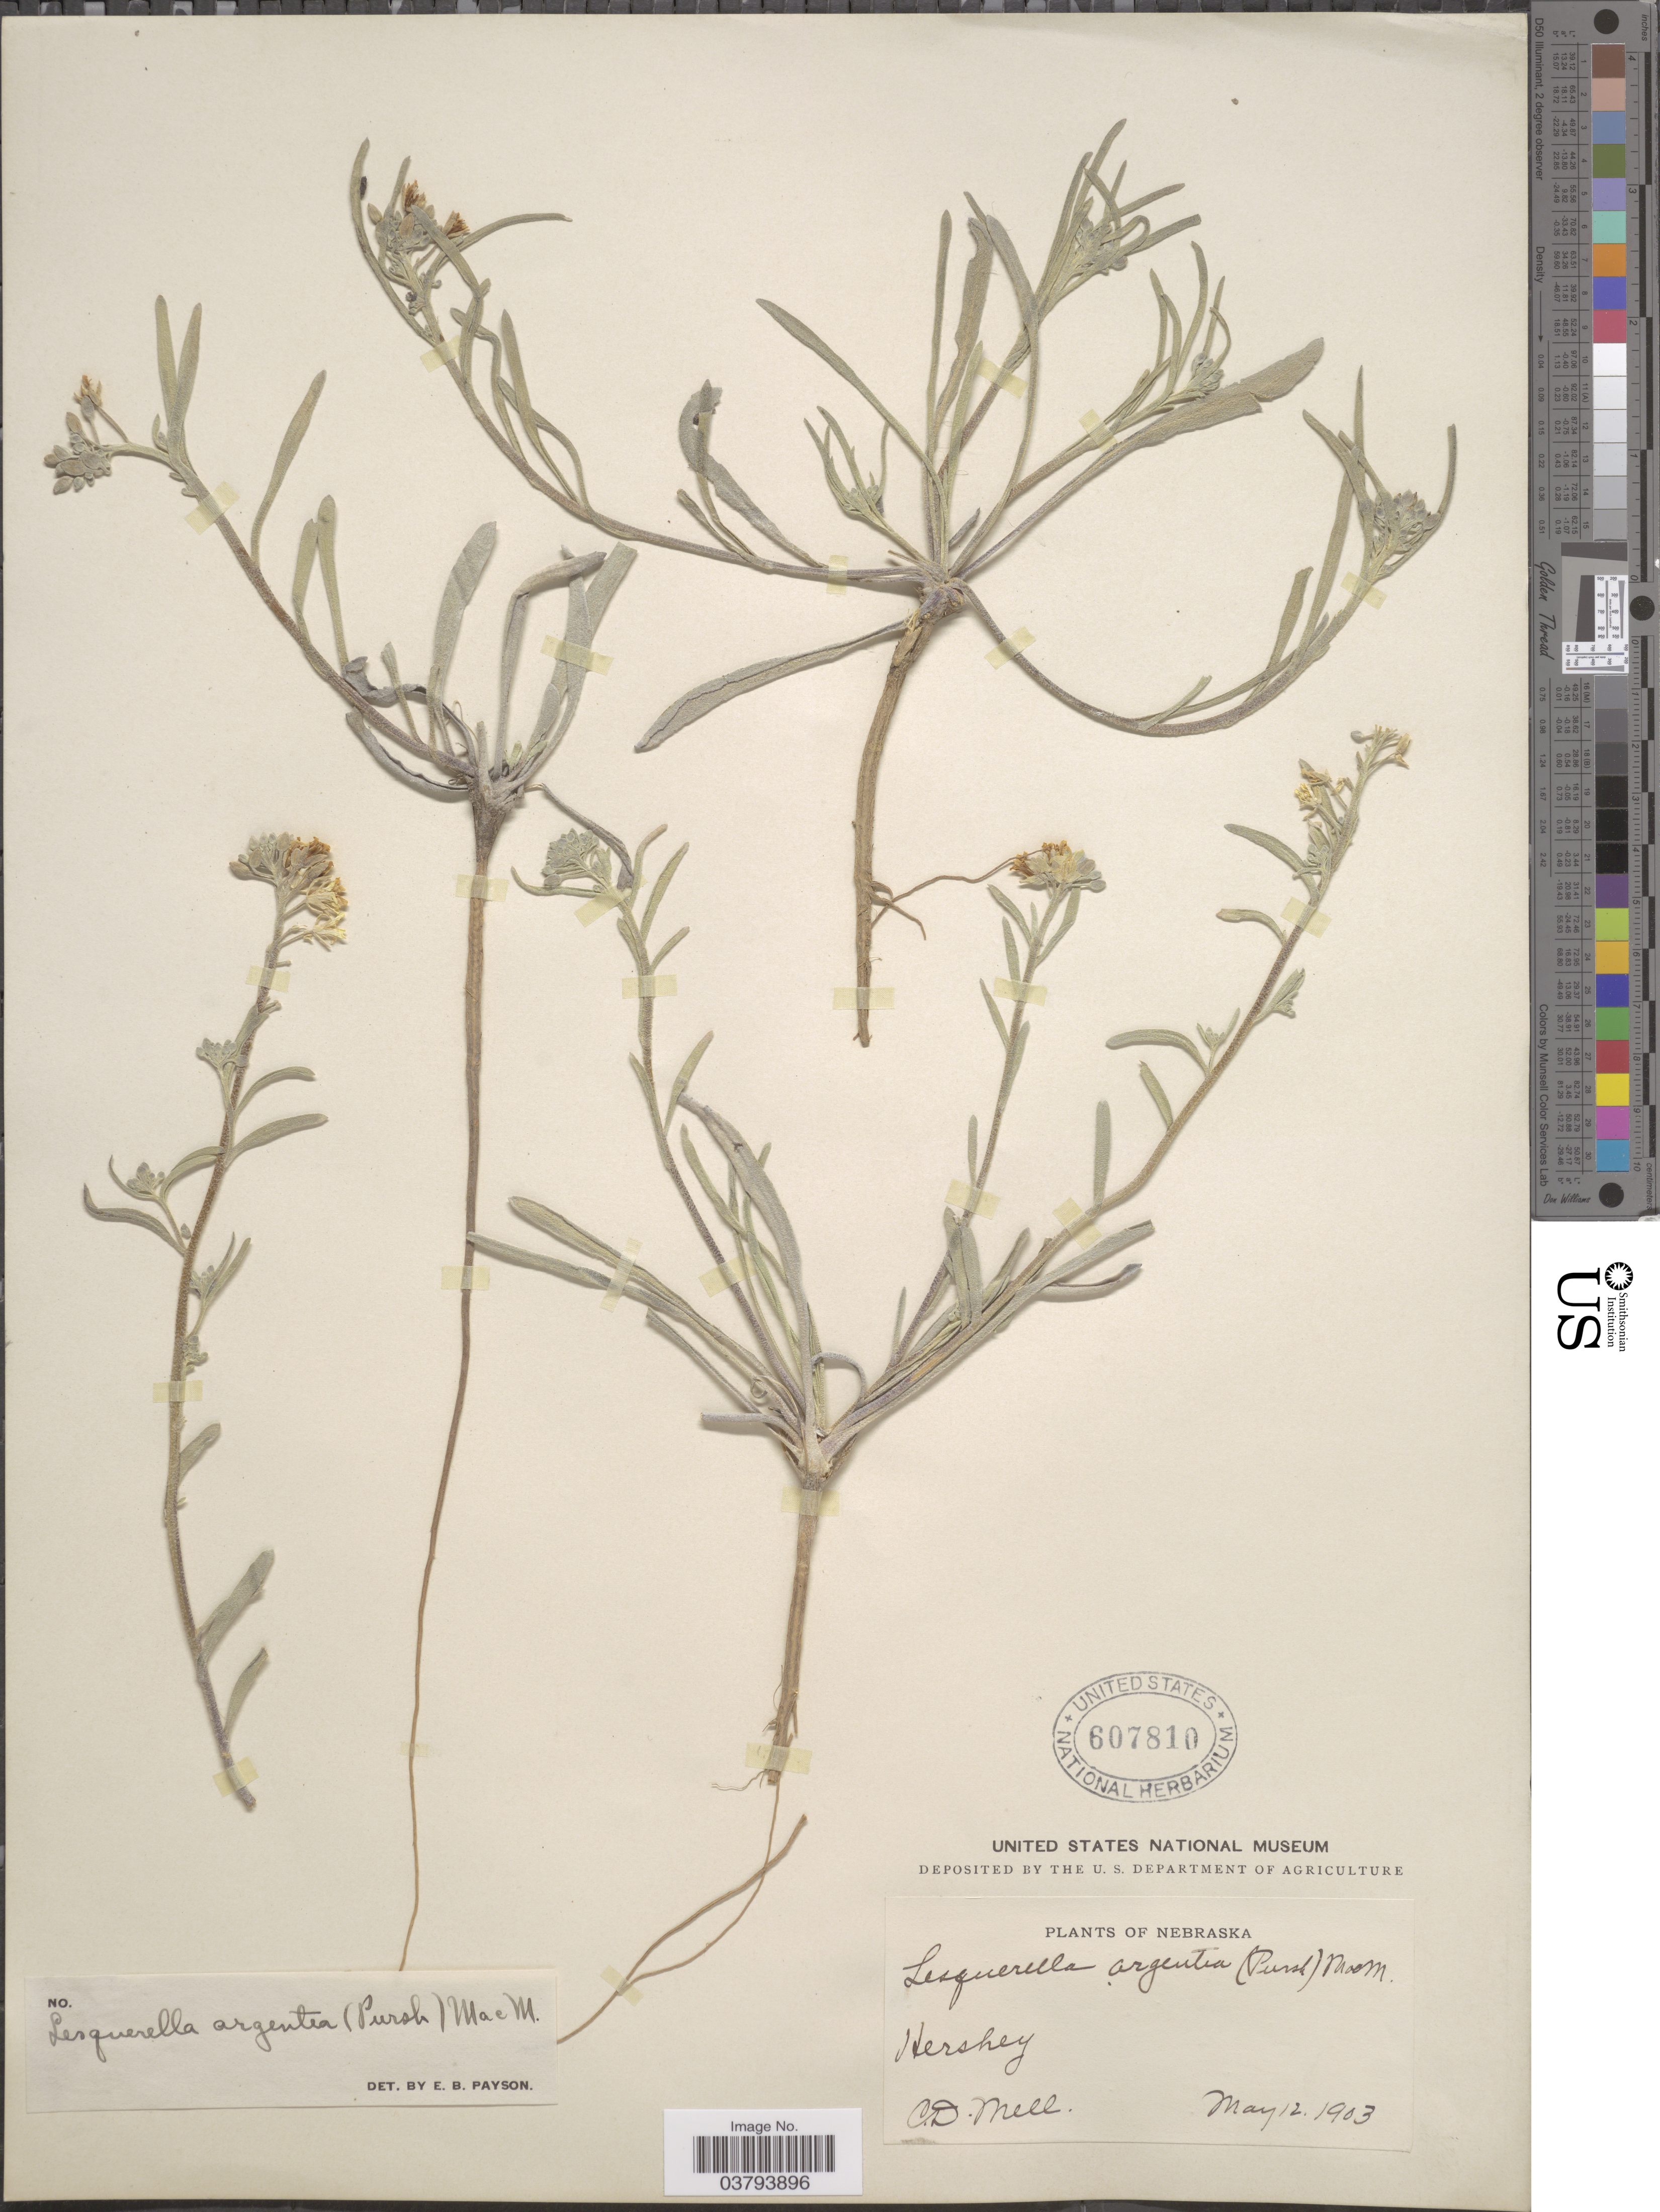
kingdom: Plantae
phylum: Tracheophyta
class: Magnoliopsida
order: Brassicales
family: Brassicaceae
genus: Lesquerella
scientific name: Lesquerella ludoviciana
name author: (Nutt.) S. Watson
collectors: C. D. Mell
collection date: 1903-05-12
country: United States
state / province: Nebraska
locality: Hershey.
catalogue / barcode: US 607810